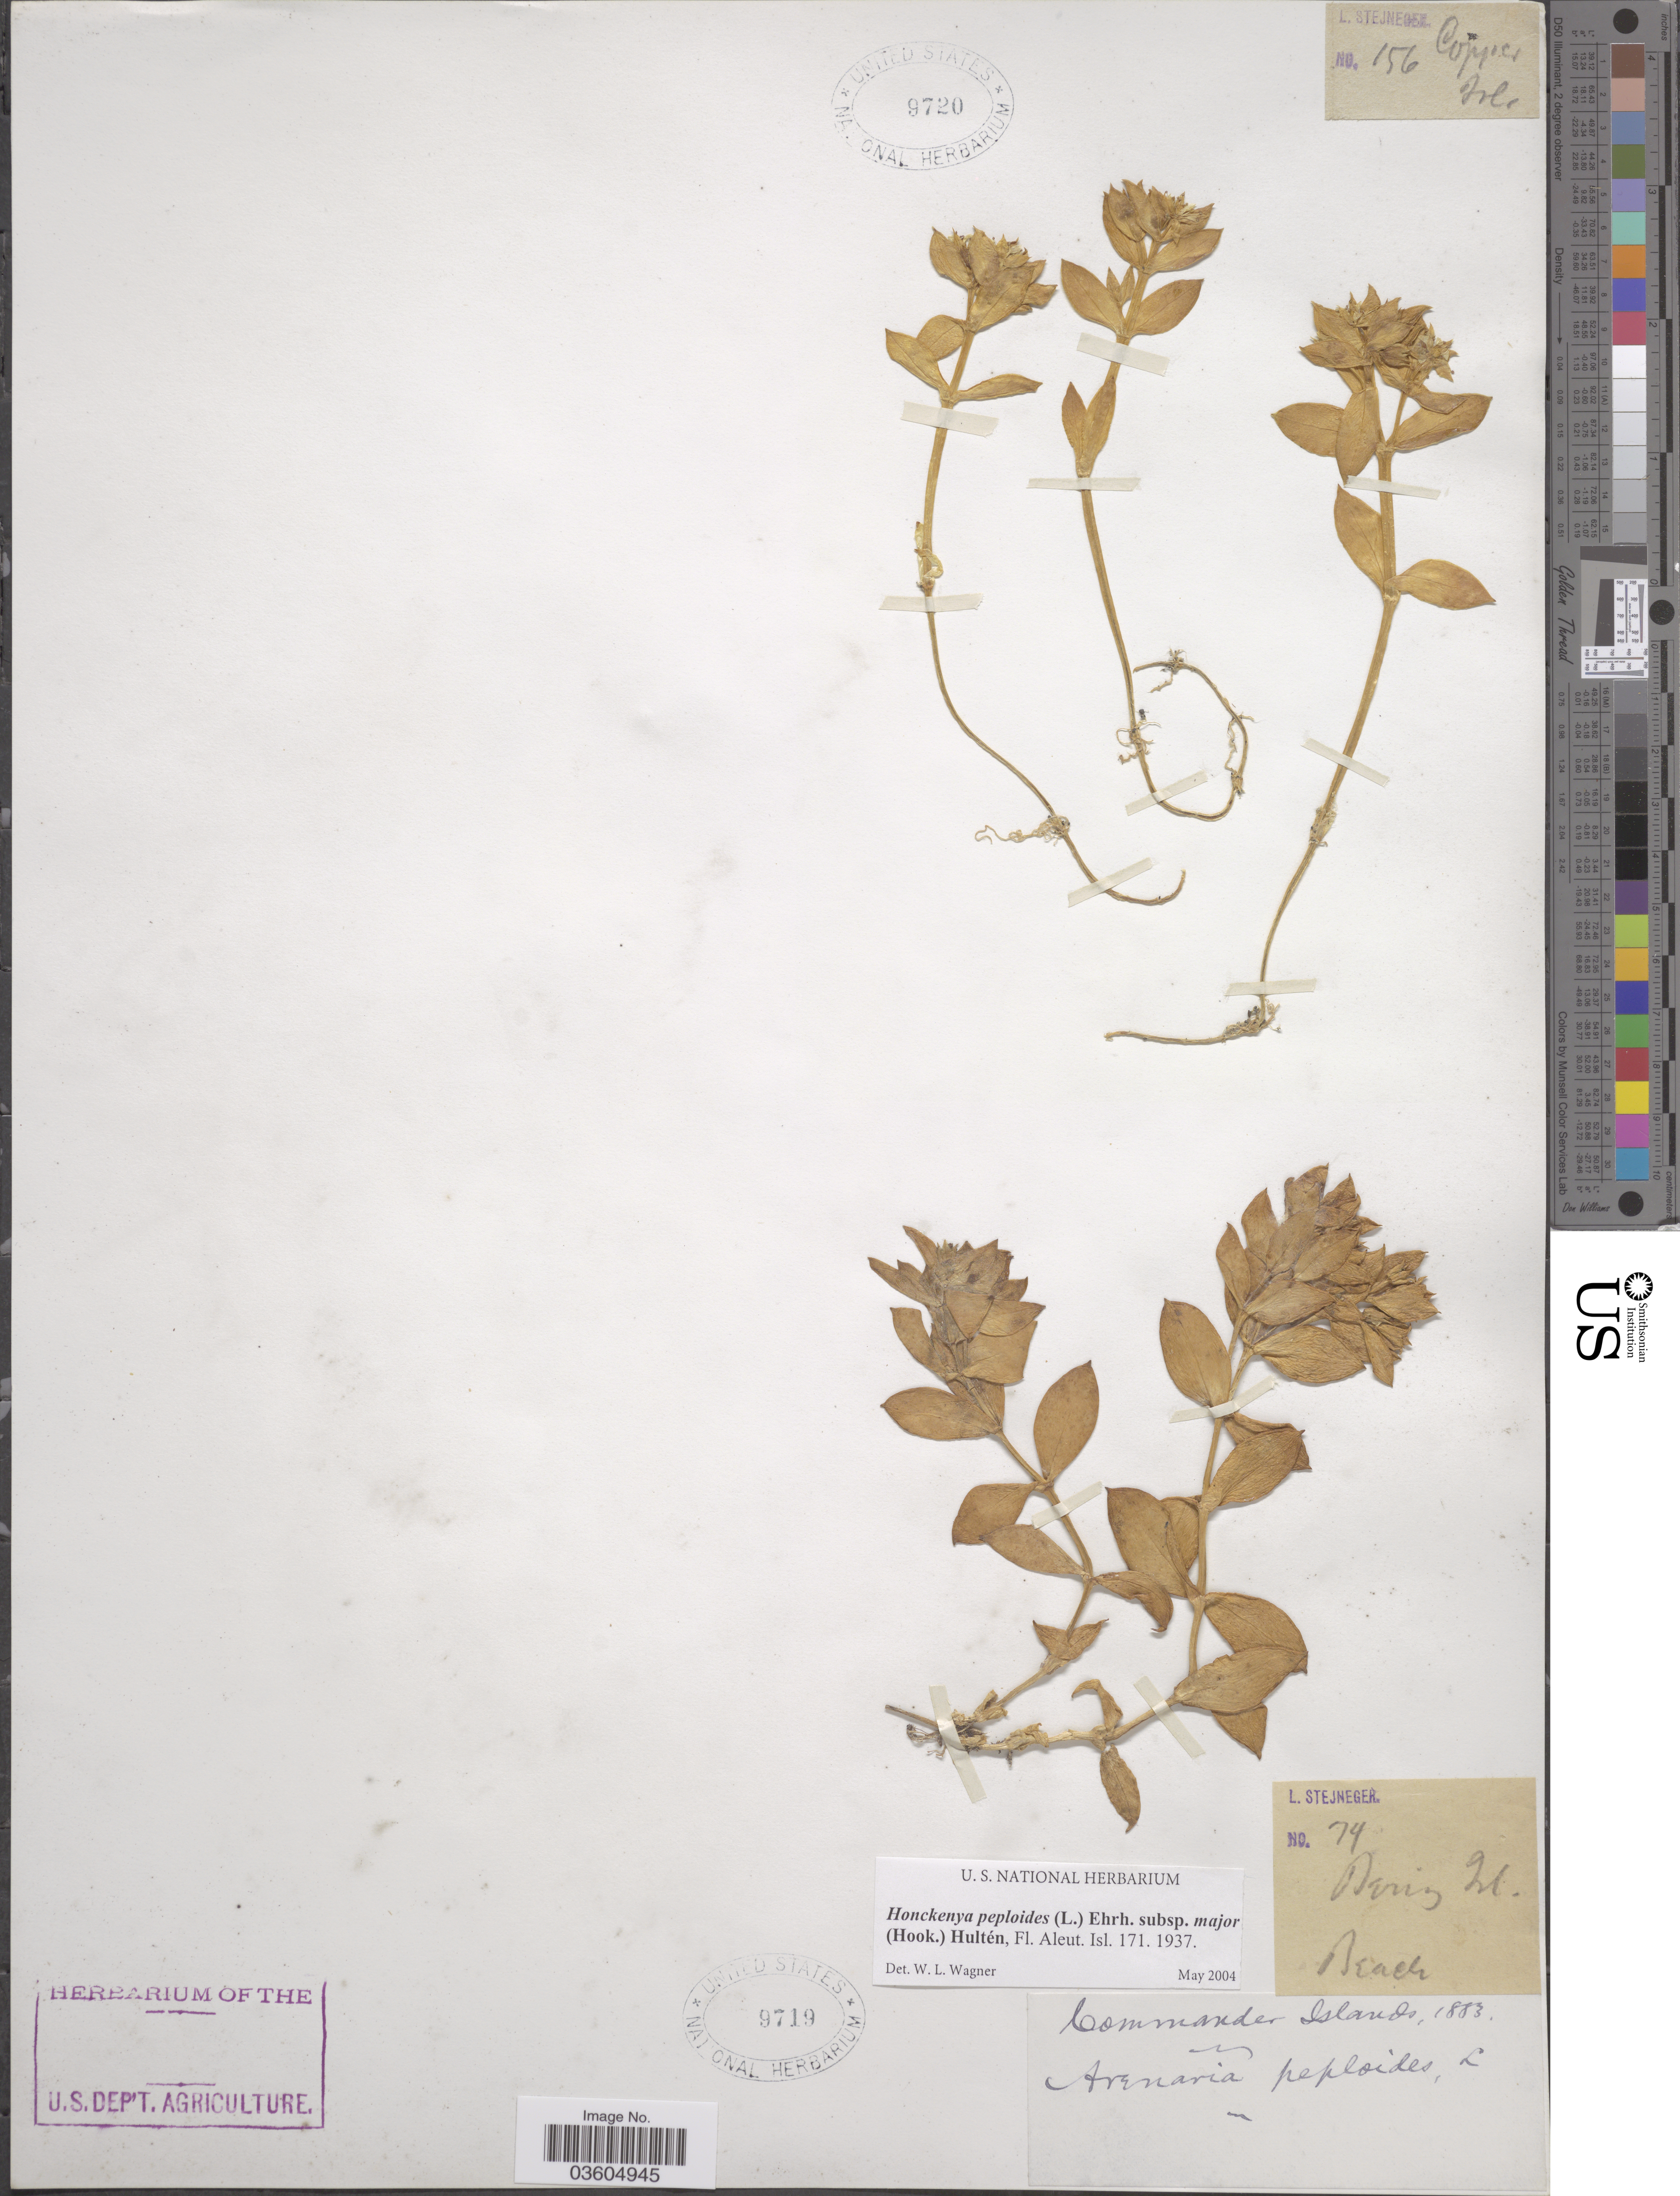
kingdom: Plantae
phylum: Tracheophyta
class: Magnoliopsida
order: Caryophyllales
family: Caryophyllaceae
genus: Honckenya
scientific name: Honckenya peploides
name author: (L.) Ehrh.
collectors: L. Stejneger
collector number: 74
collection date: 1883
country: Russian Federation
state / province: Kamchatka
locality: Commander Islands. Bering Isl. Beach.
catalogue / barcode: US 9719-2